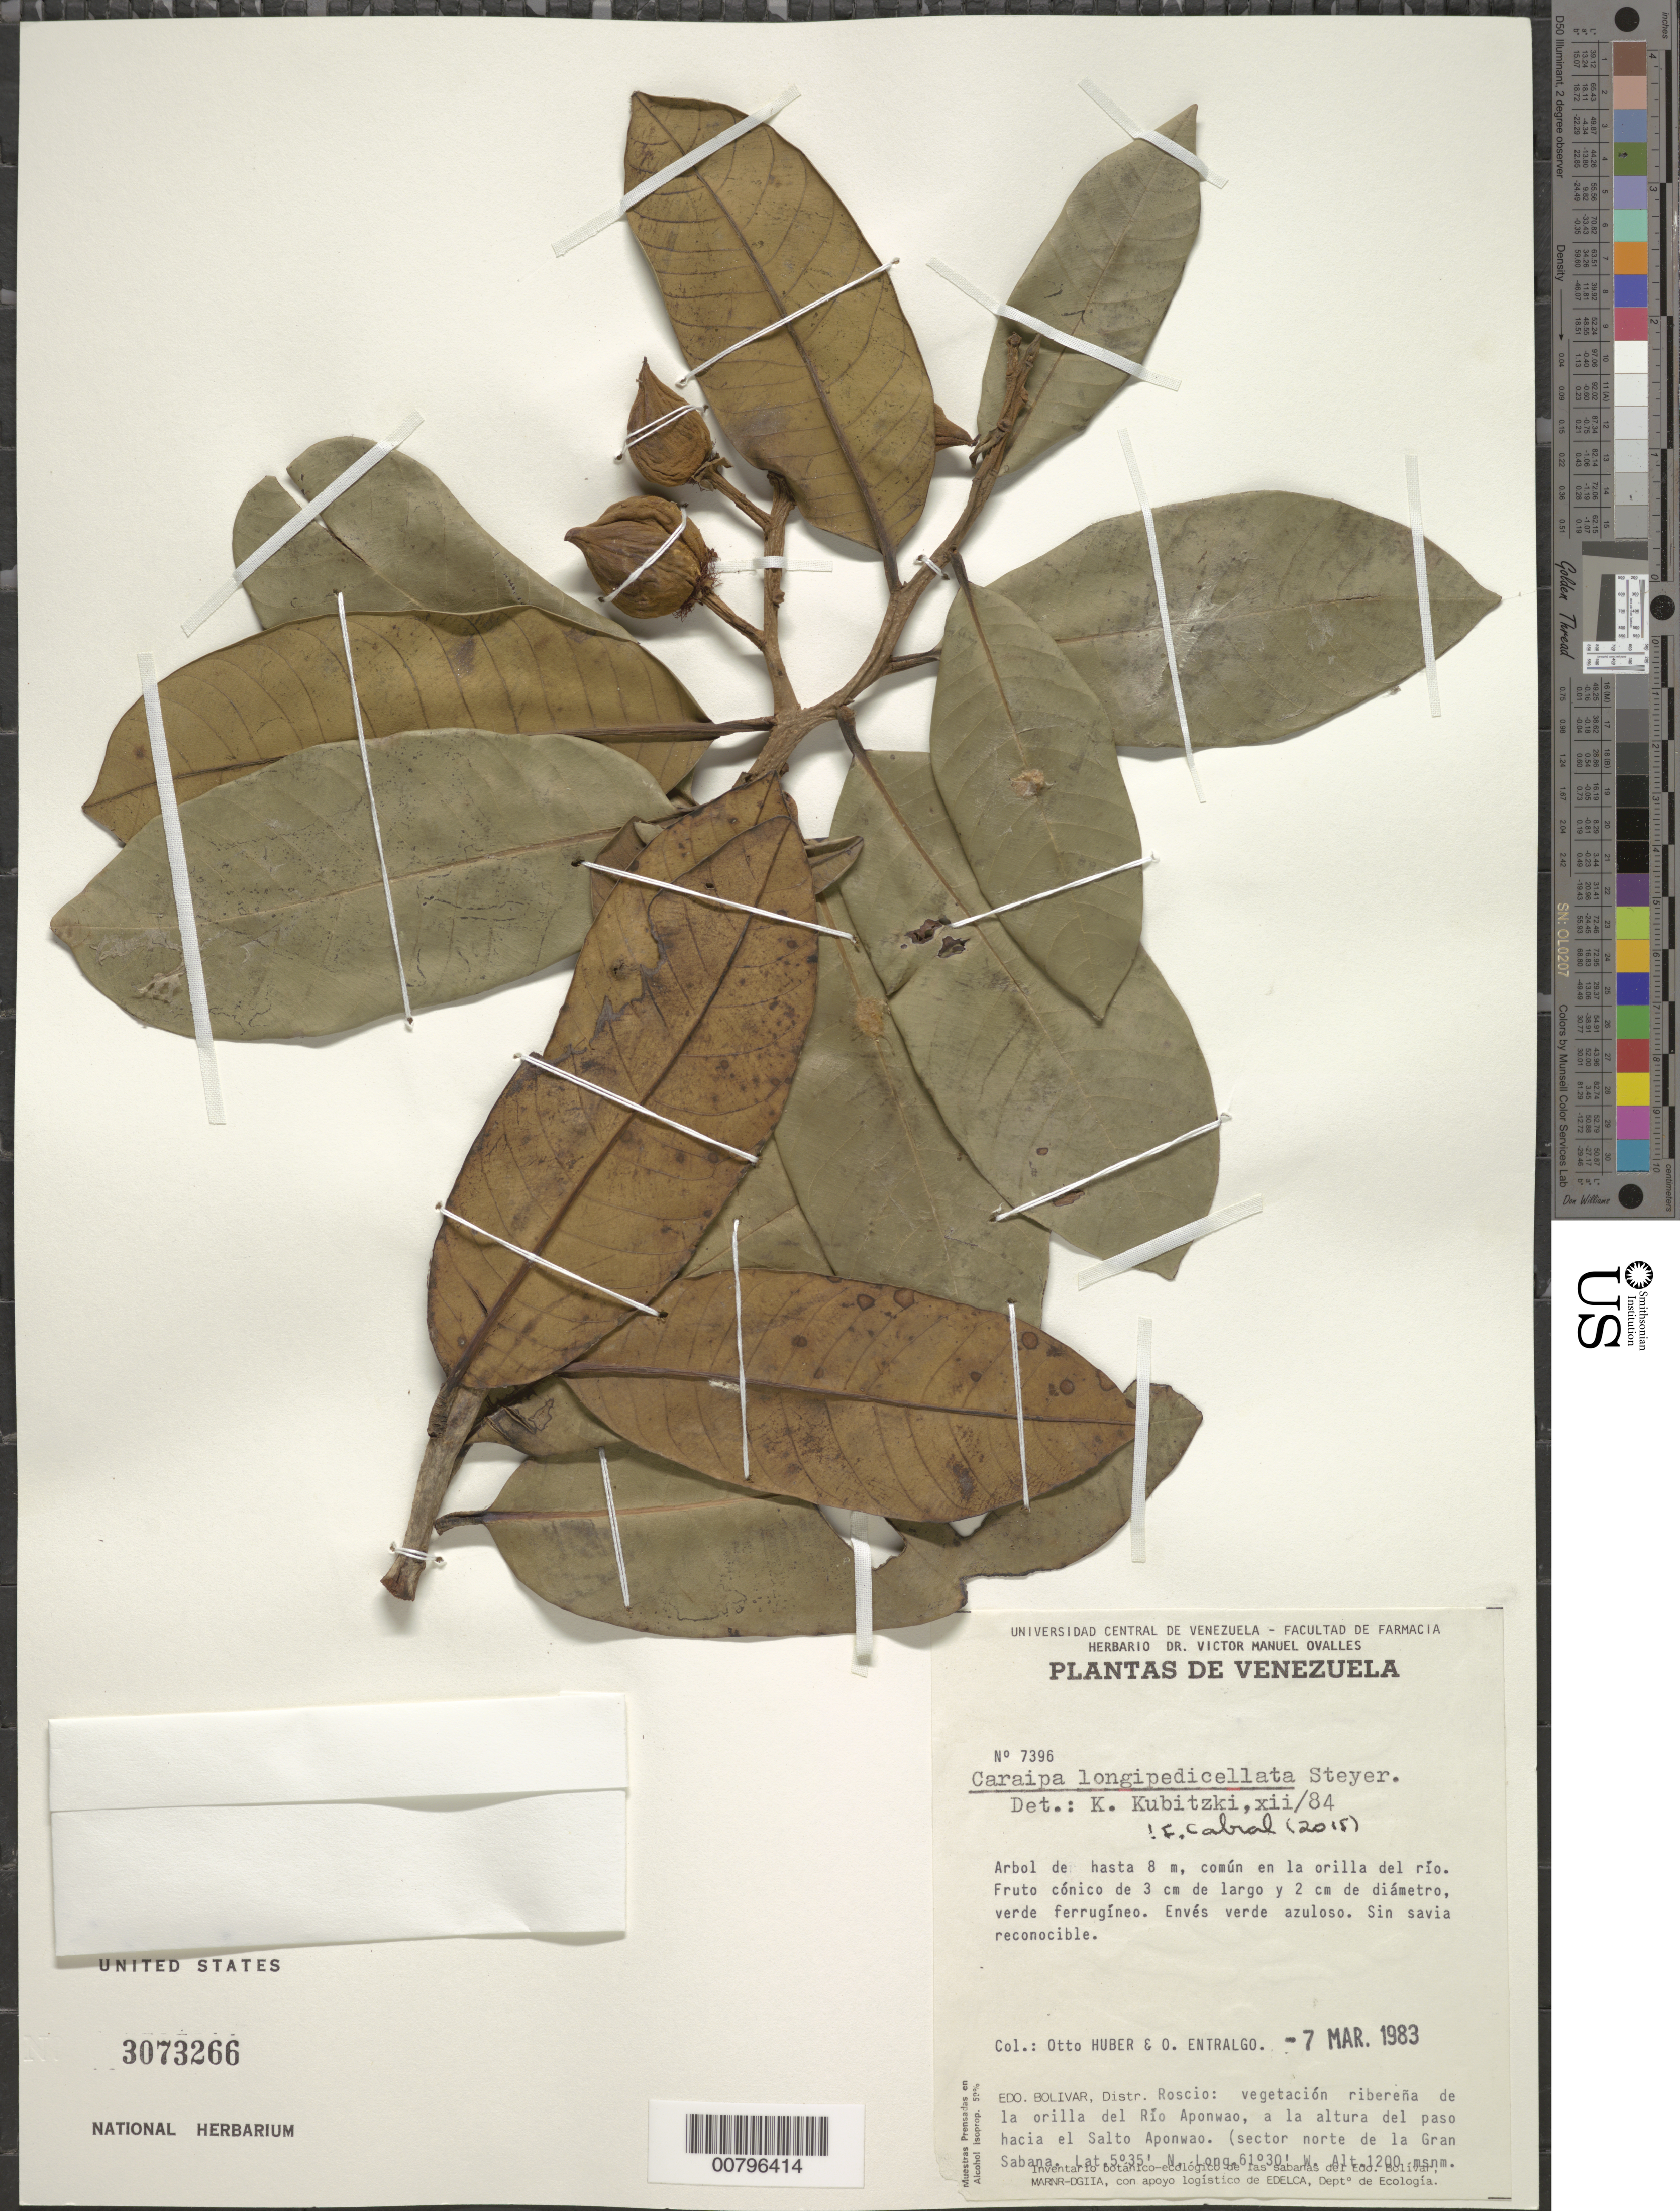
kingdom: Plantae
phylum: Tracheophyta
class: Magnoliopsida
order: Malpighiales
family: Calophyllaceae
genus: Caraipa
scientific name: Caraipa longipedicellata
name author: Steyerm.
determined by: Kubitzki, Klaus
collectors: O. Huber & O. Entralgo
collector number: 7396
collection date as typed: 7-Mar-83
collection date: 1983-03-07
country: Venezuela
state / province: Bolívar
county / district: Roscio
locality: Río Aponwao, del paso sobre el Salto Aponwao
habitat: Vegetación riberena de la orilla del Rio Aponwao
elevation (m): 1200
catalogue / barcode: US 3073266